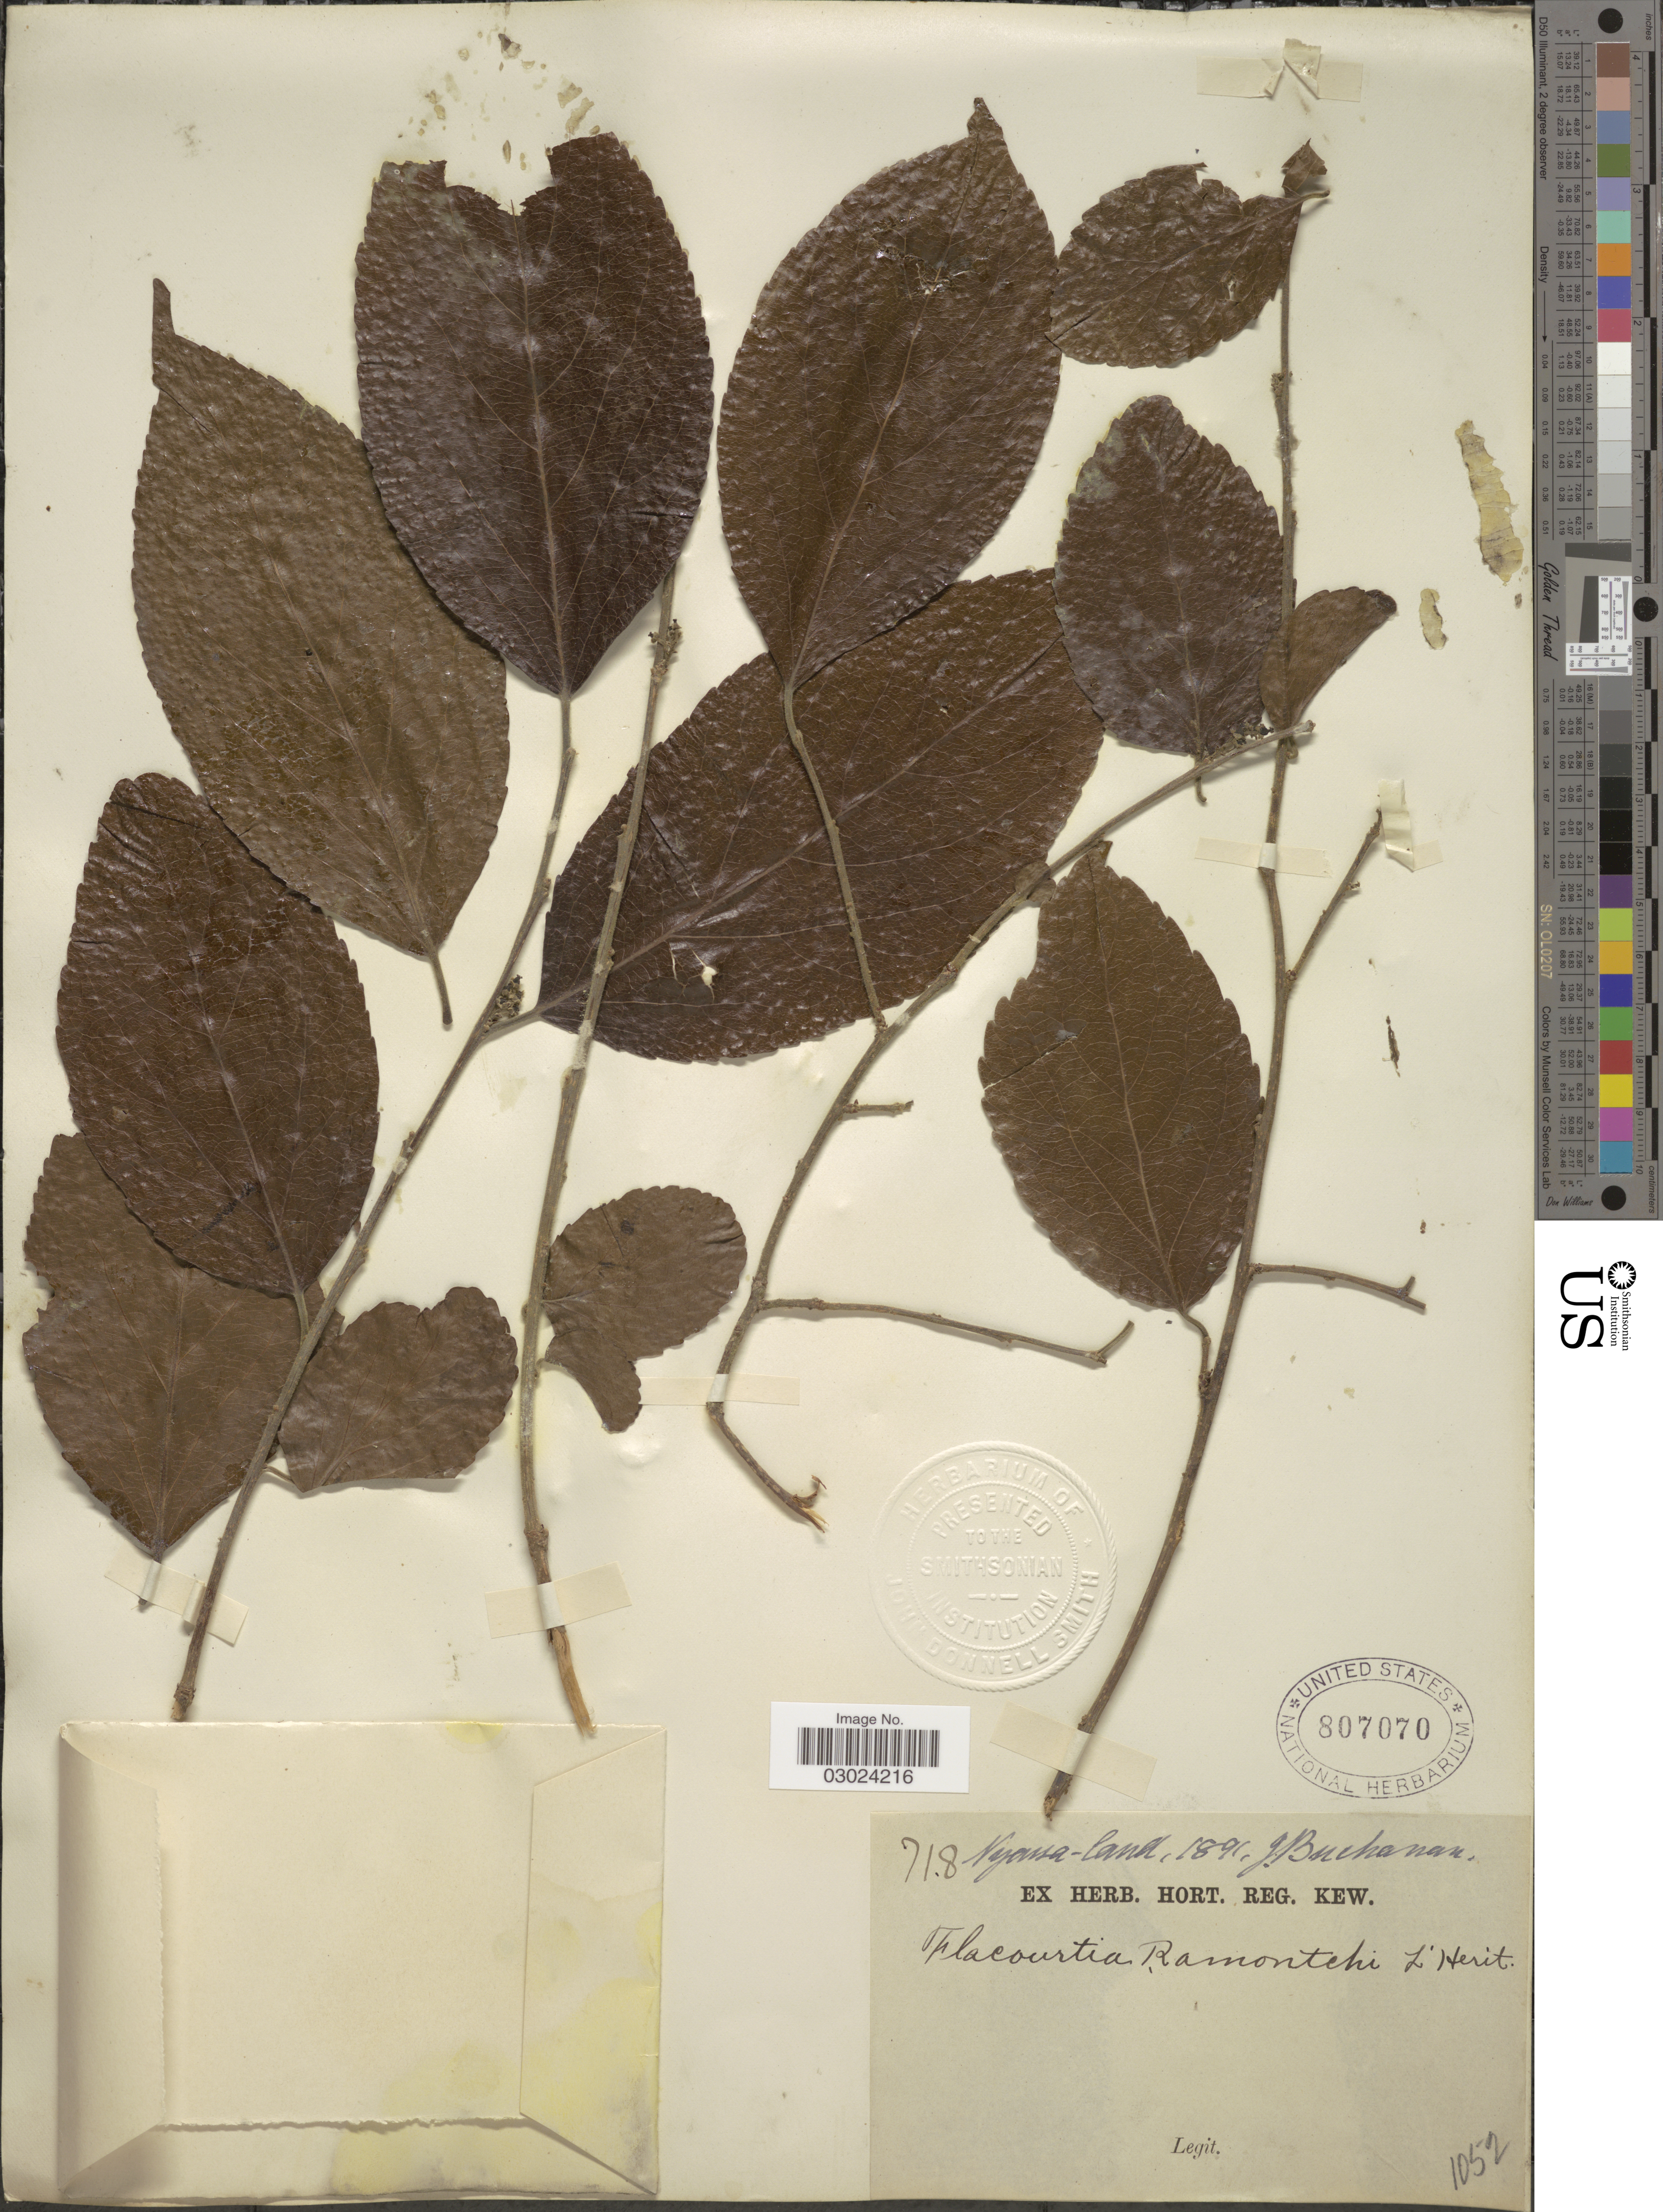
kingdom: Plantae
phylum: Tracheophyta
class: Magnoliopsida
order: Malpighiales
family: Salicaceae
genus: Flacourtia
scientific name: Flacourtia ramontchi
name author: L'Hér.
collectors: J. Buchanan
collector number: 718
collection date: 1891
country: Malawi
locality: Nyasa-land.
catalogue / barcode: US 807070